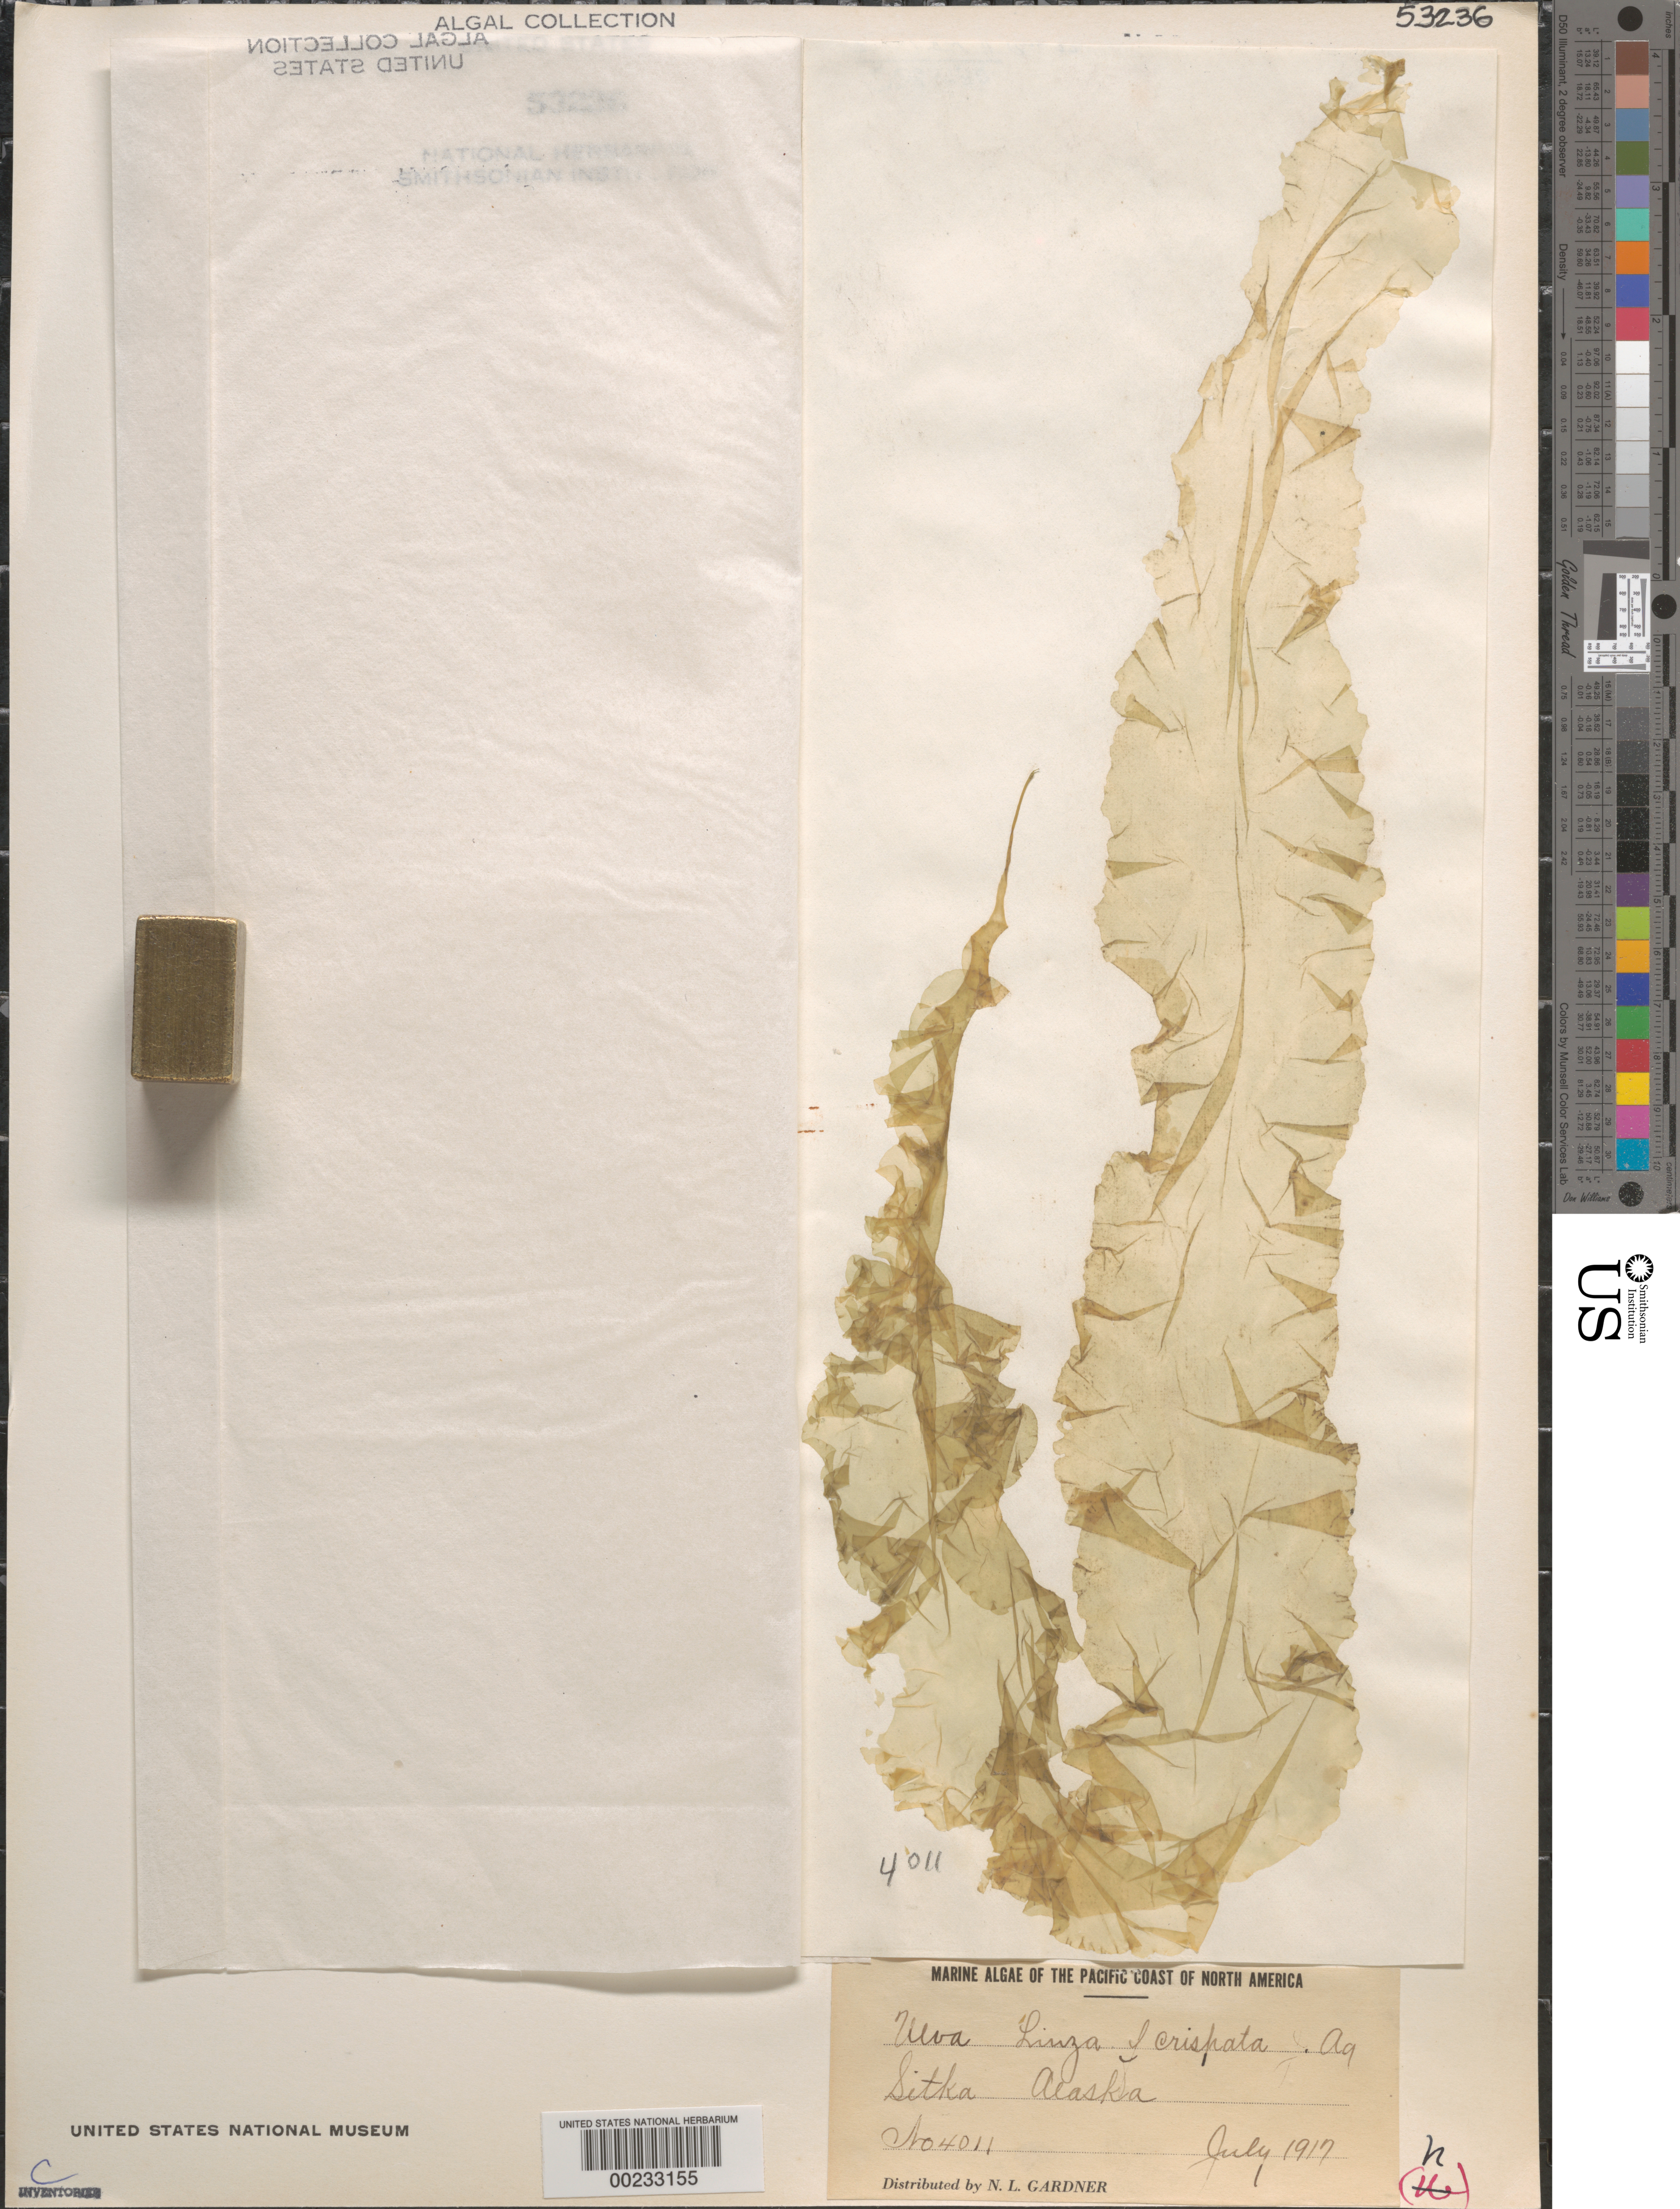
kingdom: Plantae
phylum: Chlorophyta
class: Ulvophyceae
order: Ulvales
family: Ulvaceae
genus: Ulva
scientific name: Ulva clathrata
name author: (Roth) C. Agardh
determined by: Algae name updating Project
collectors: N. Gardner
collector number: NLG 4011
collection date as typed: Jul 1917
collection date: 1917-07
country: United States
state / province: Alaska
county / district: Sitka Division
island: Baranof Island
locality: Sitka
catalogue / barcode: US 53236